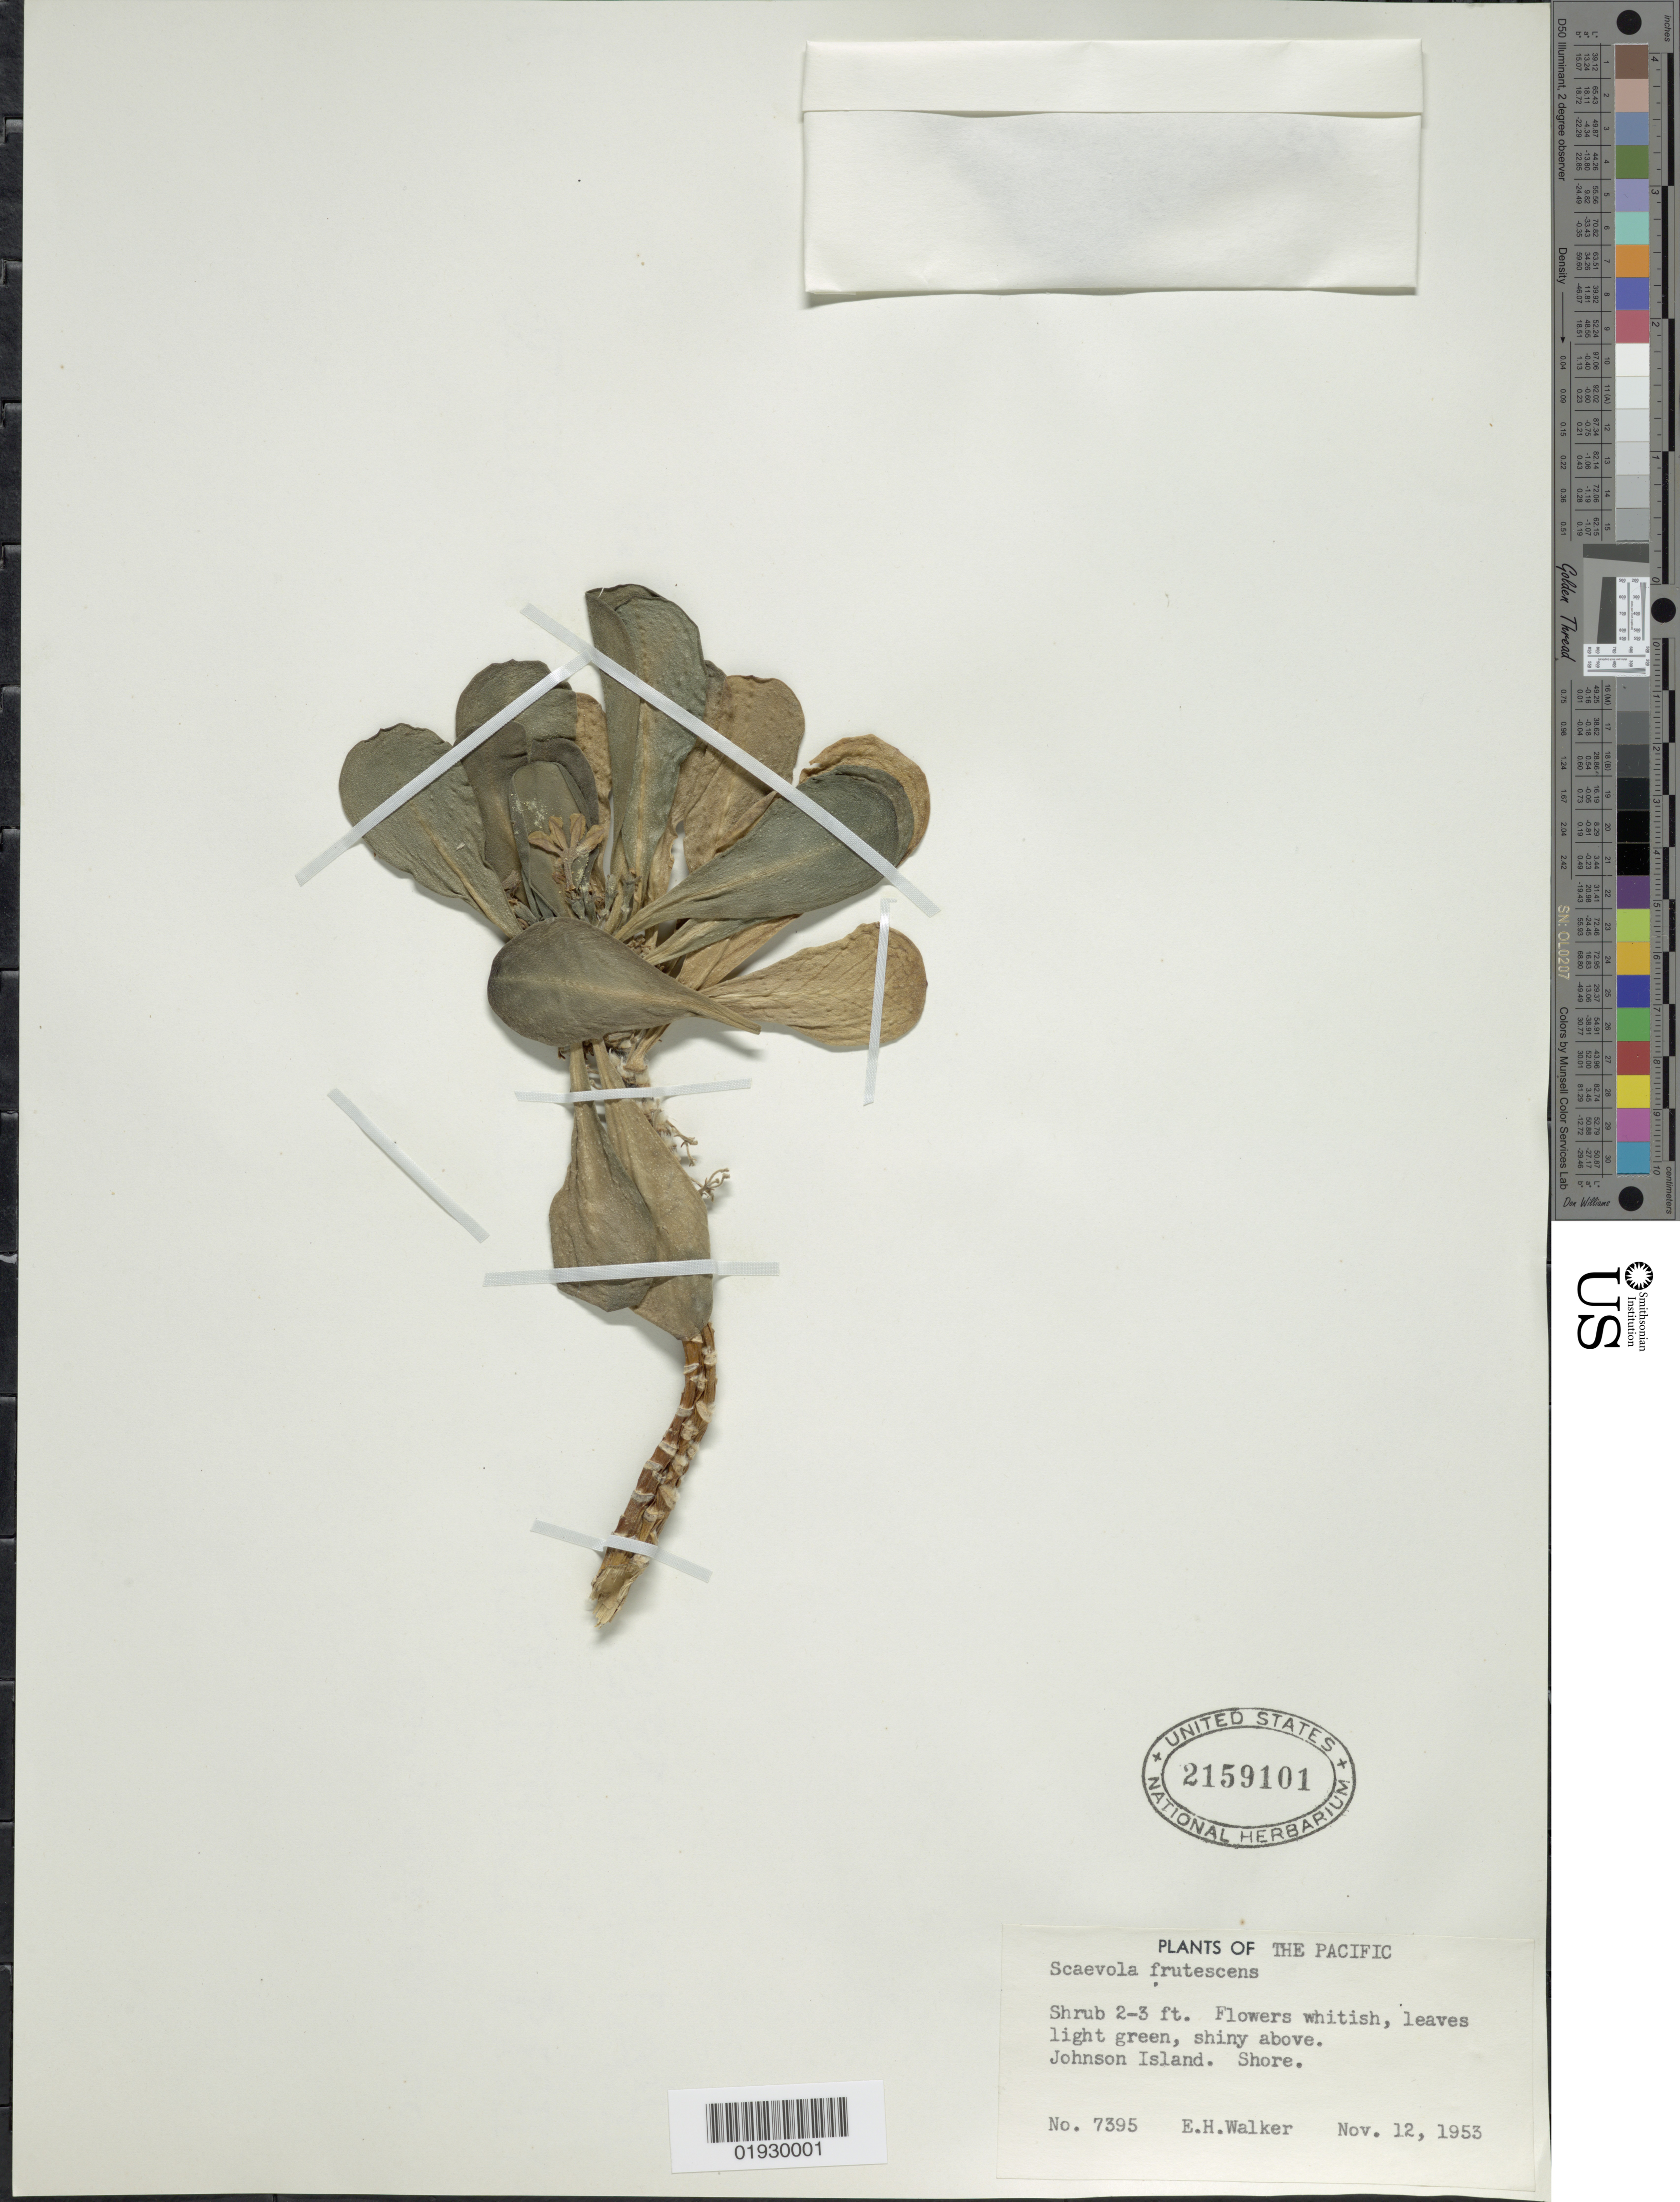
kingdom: Plantae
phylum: Tracheophyta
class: Magnoliopsida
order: Asterales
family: Goodeniaceae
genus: Scaevola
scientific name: Scaevola taccada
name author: (Gaertn.) Roxb.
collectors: E. H. Walker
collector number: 7395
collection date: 1953-11-12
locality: The Pacific, Johnson Island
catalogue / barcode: US 2159101